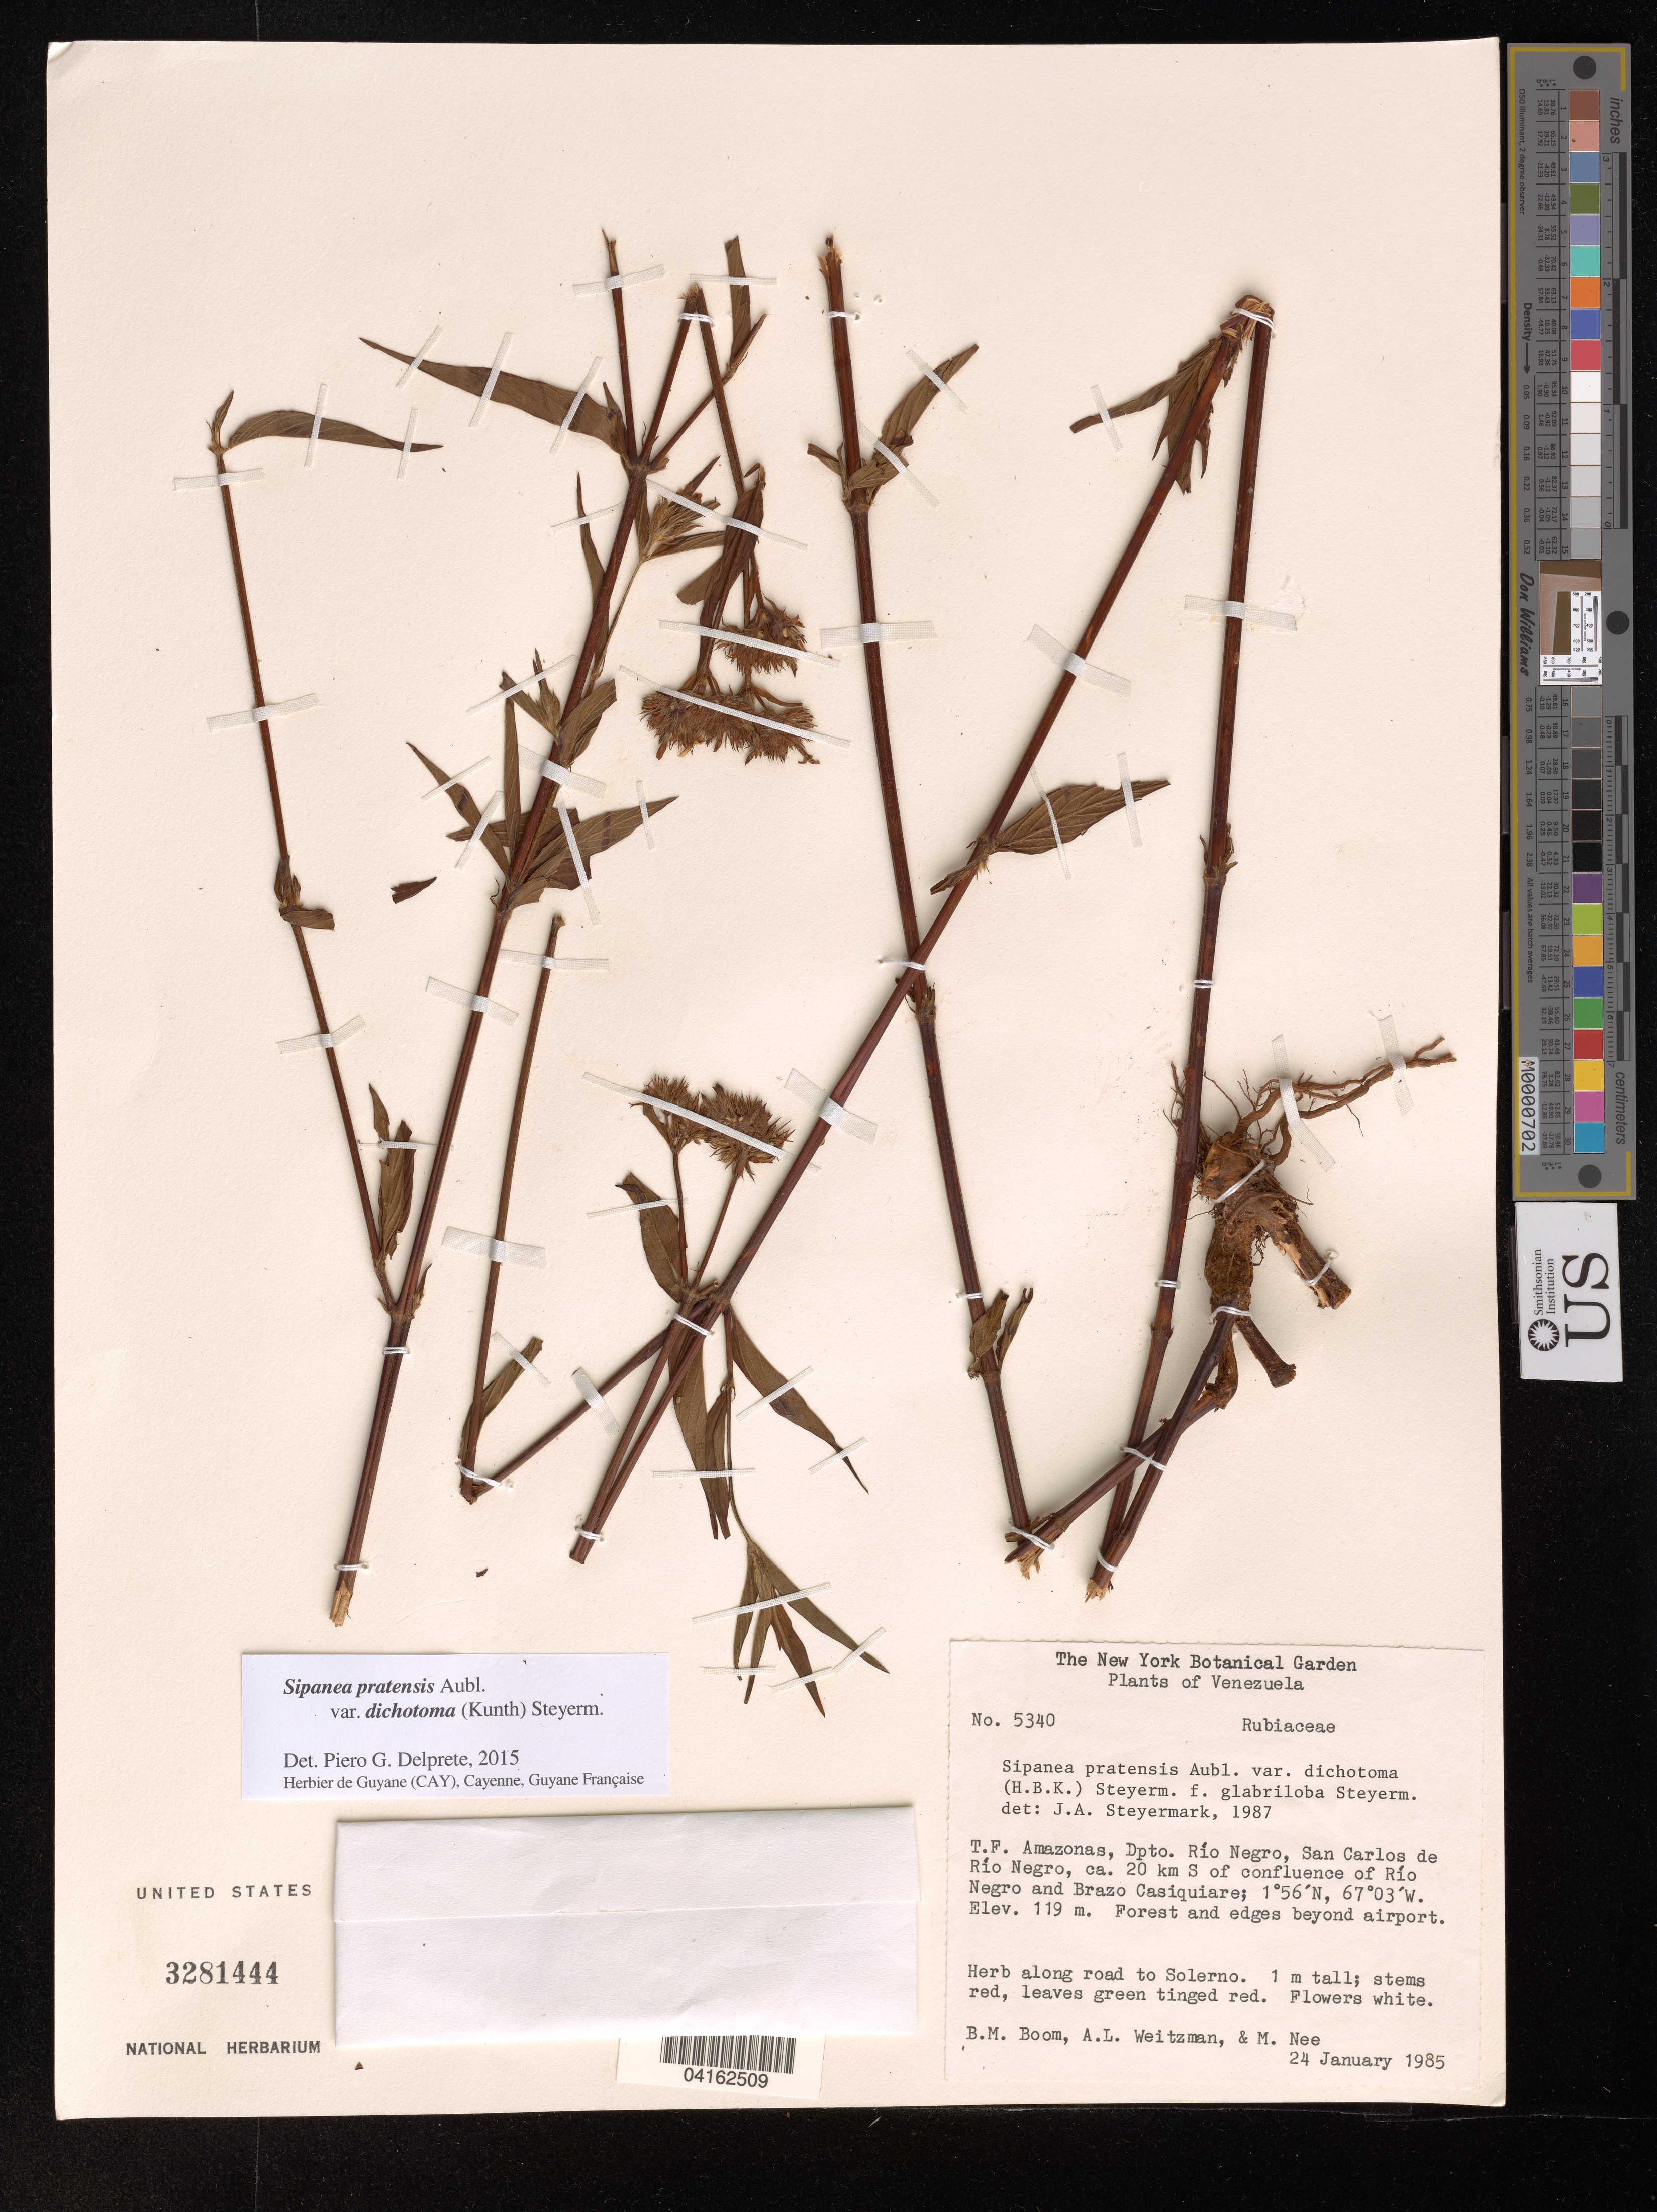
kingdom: Plantae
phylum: Tracheophyta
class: Magnoliopsida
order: Gentianales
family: Rubiaceae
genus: Sipanea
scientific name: Sipanea pratensis var. dichotoma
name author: (Kunth) Steyerm.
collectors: B. M. Boom, A. L. Weitzman & M. Nee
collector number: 5340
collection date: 1985-01-24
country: Venezuela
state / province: Amazonas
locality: T. F. Amazonas, Dpto. Río Negro, San Carlos de Río Negro, ca. 20 km S of confluence of Río Negro and Brazo Casiquiare. Herb along road to Solerno.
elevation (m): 119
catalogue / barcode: US 3281444